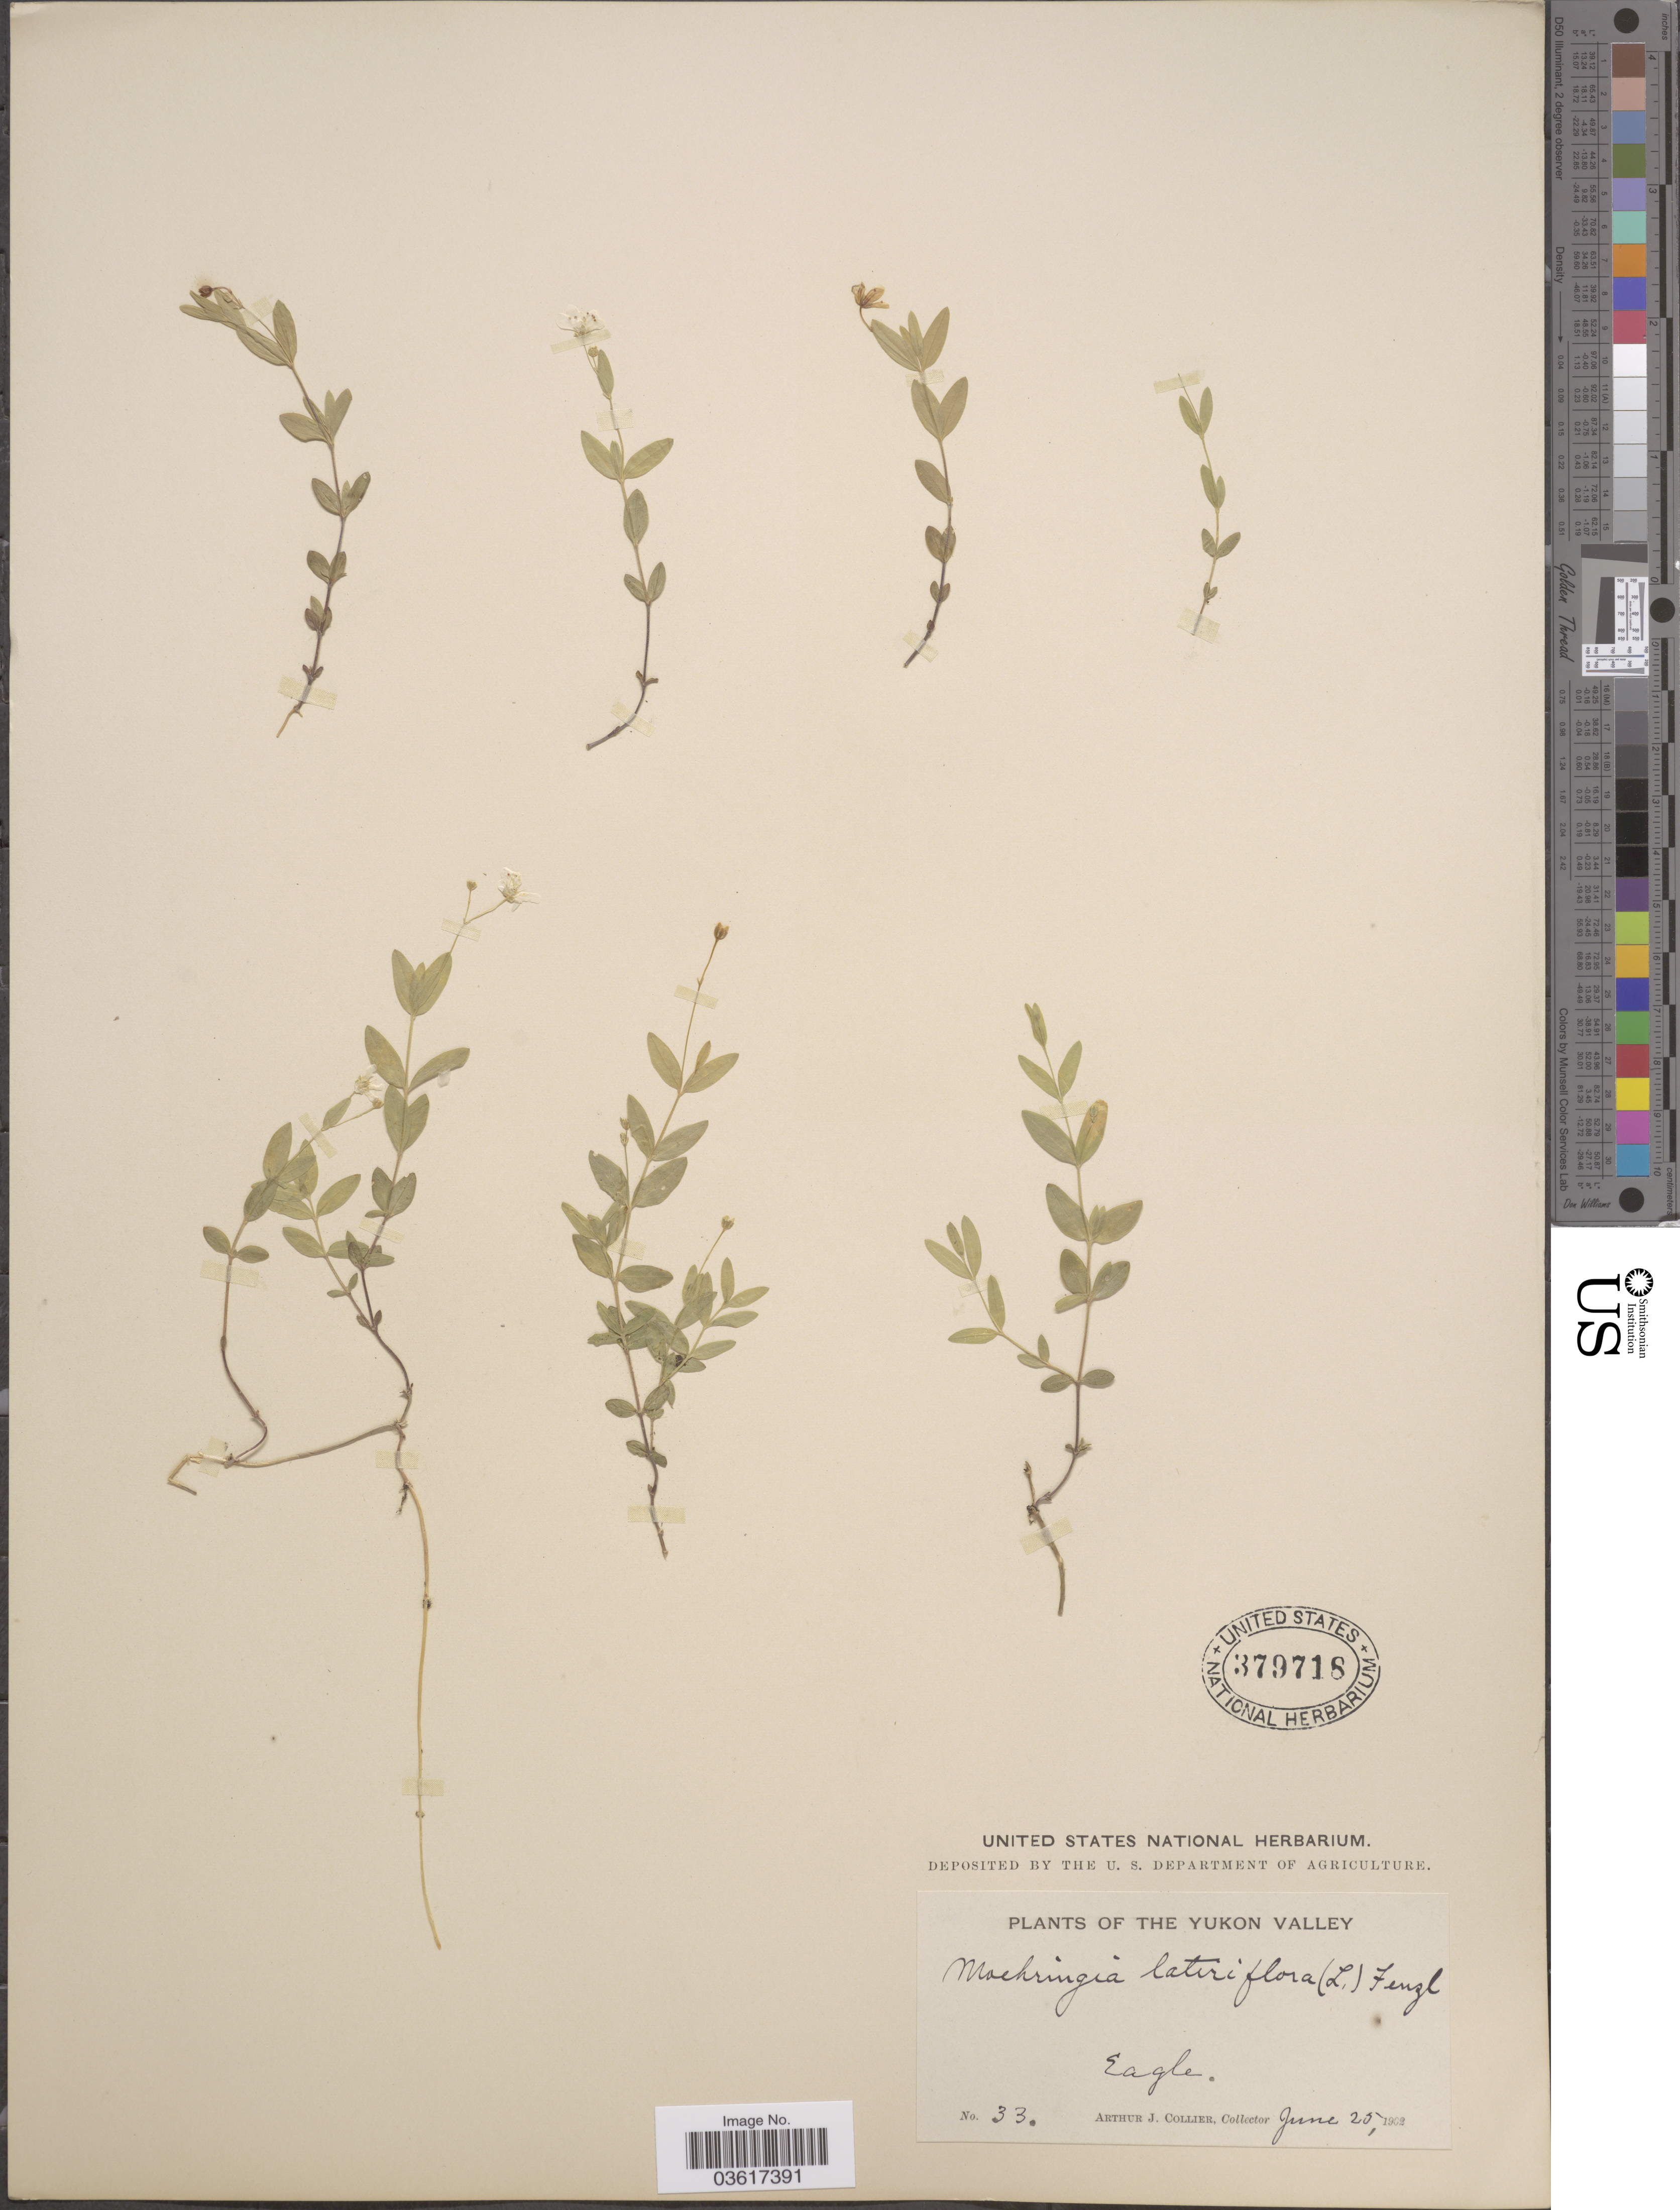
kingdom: Plantae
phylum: Tracheophyta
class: Magnoliopsida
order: Caryophyllales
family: Caryophyllaceae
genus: Moehringia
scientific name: Moehringia lateriflora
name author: (L.) Fenzl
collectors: A. Collier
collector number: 33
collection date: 1902-06-25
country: Canada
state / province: Yukon Territory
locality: The Yukon Valley. Eagle.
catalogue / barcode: US 379718